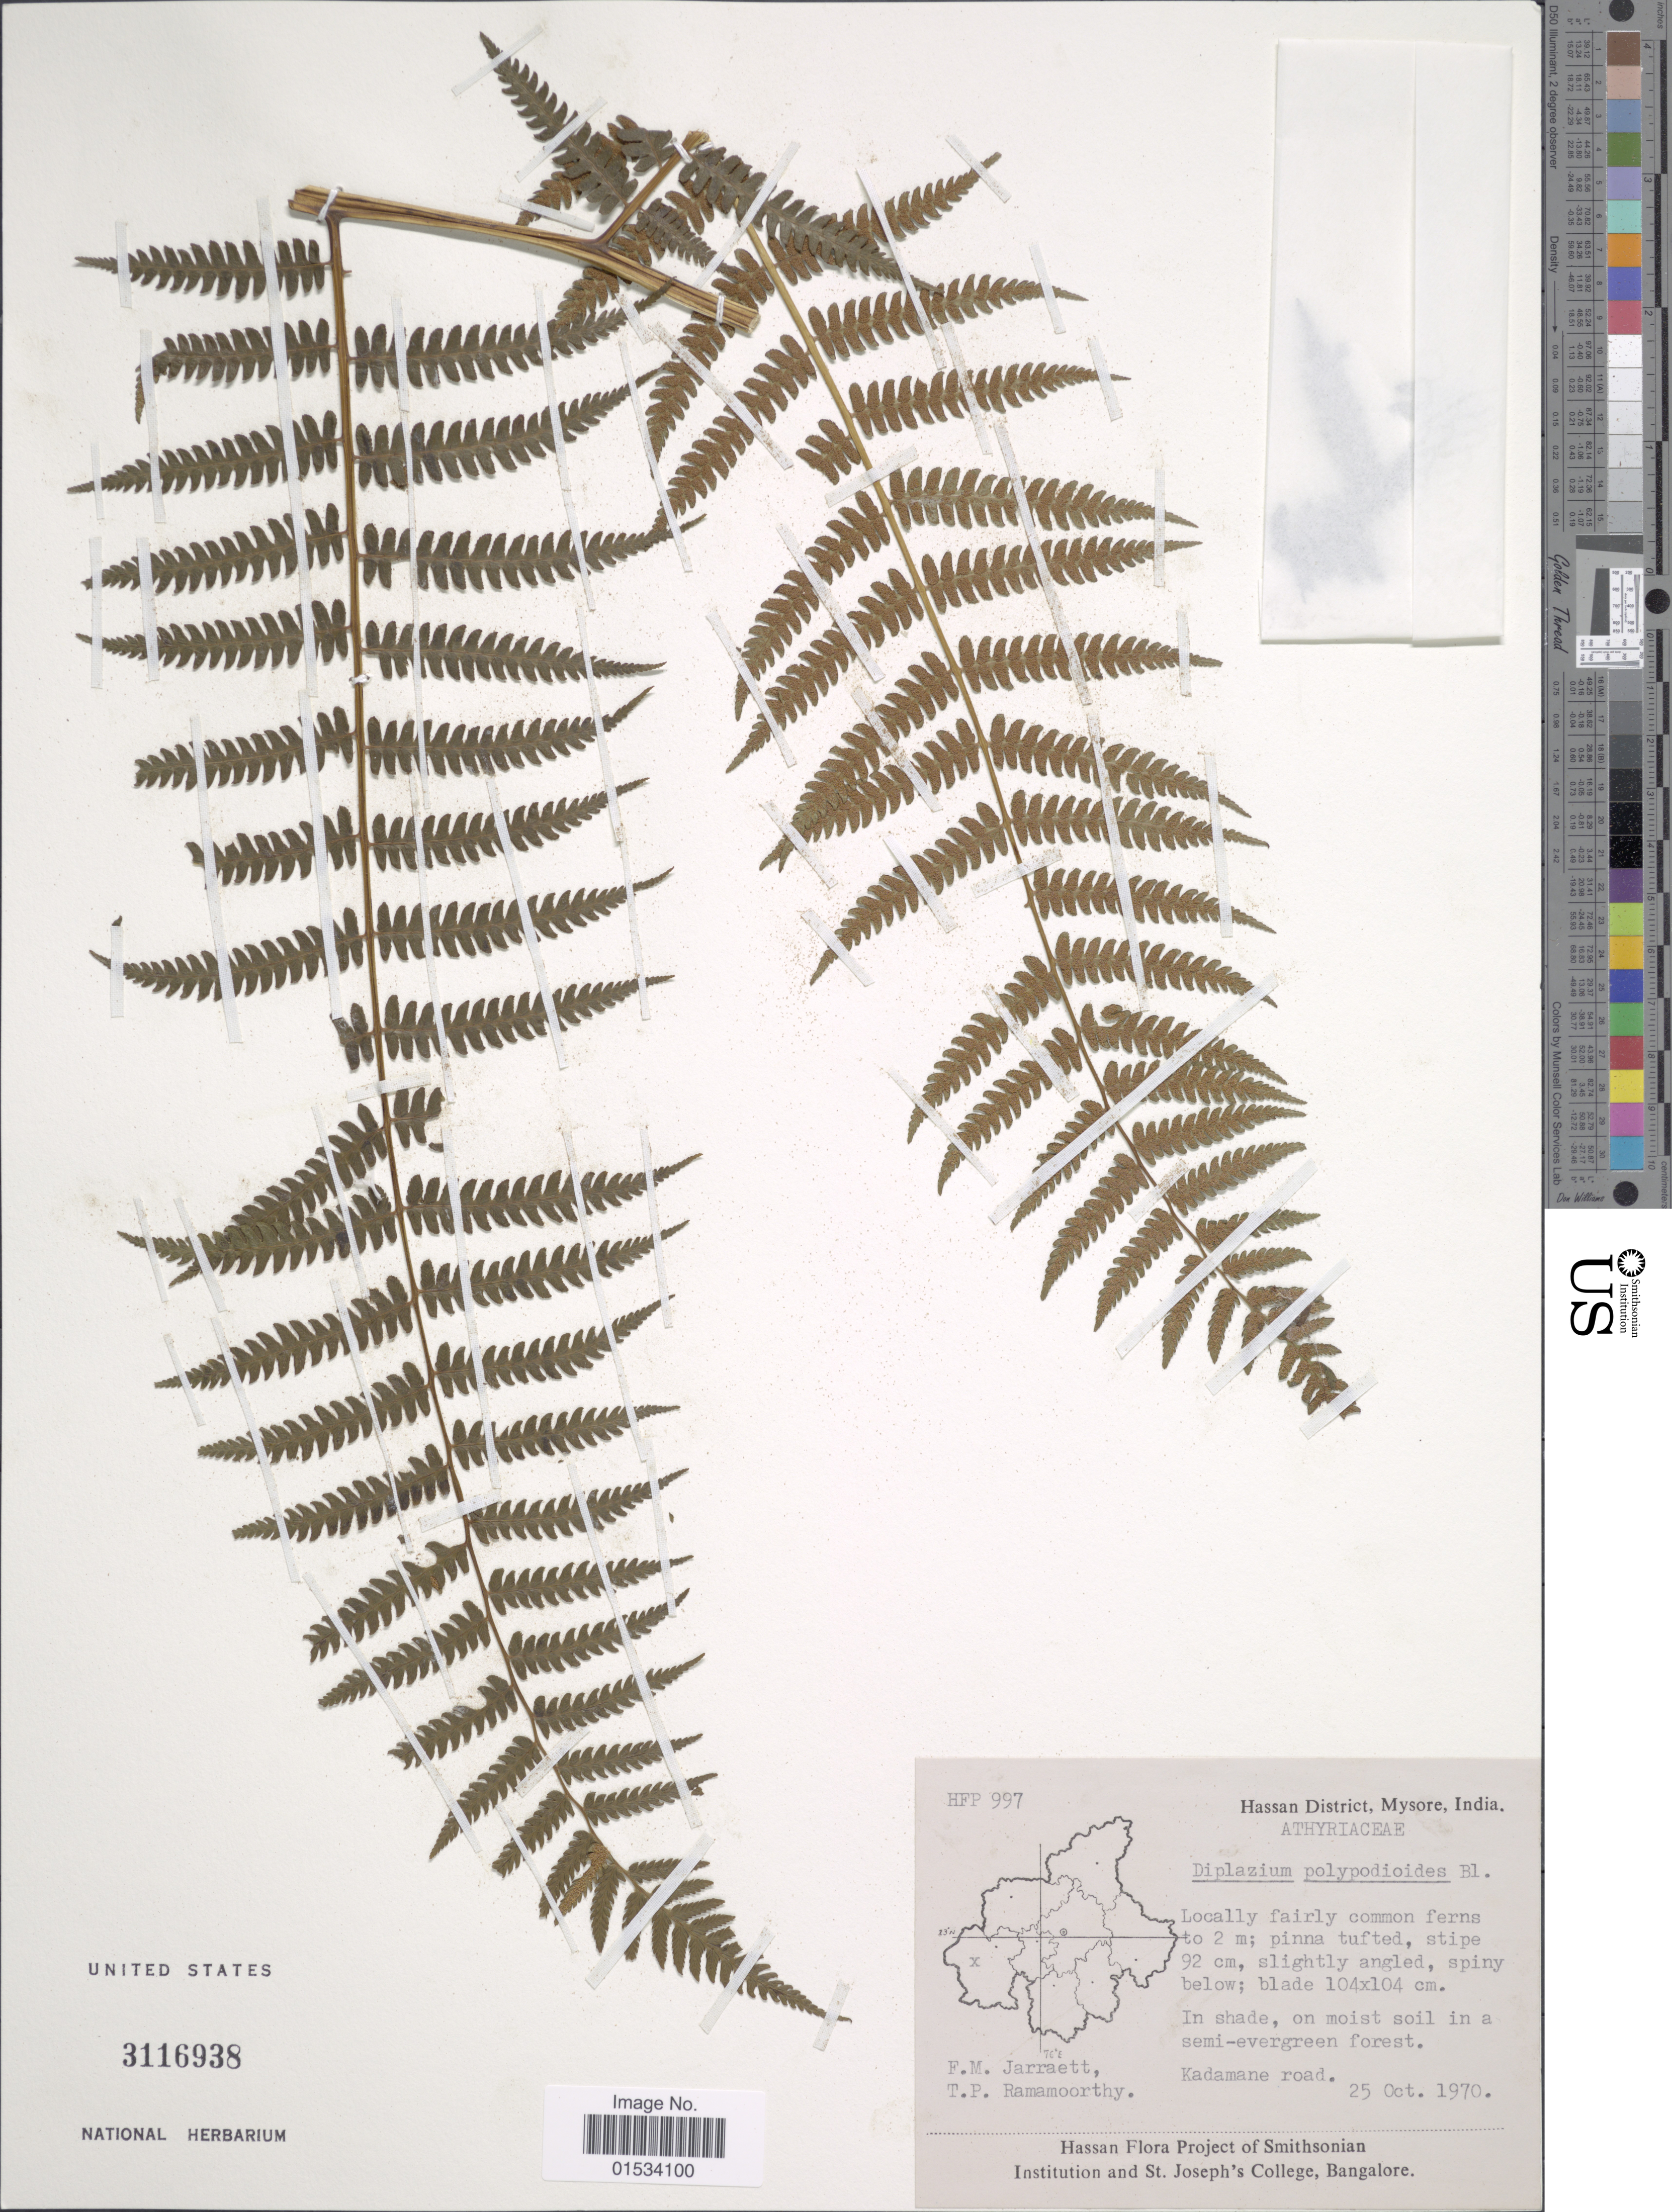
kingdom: Plantae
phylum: Tracheophyta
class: Polypodiopsida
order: Polypodiales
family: Athyriaceae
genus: Diplazium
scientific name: Diplazium polypodioides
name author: Blume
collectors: F. M. Jarrett & T. P. Ramamoorthy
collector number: HFP 997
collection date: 1970-10-25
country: India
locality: Hassan District, Mysore, India, Kadamane road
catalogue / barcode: US 3116938